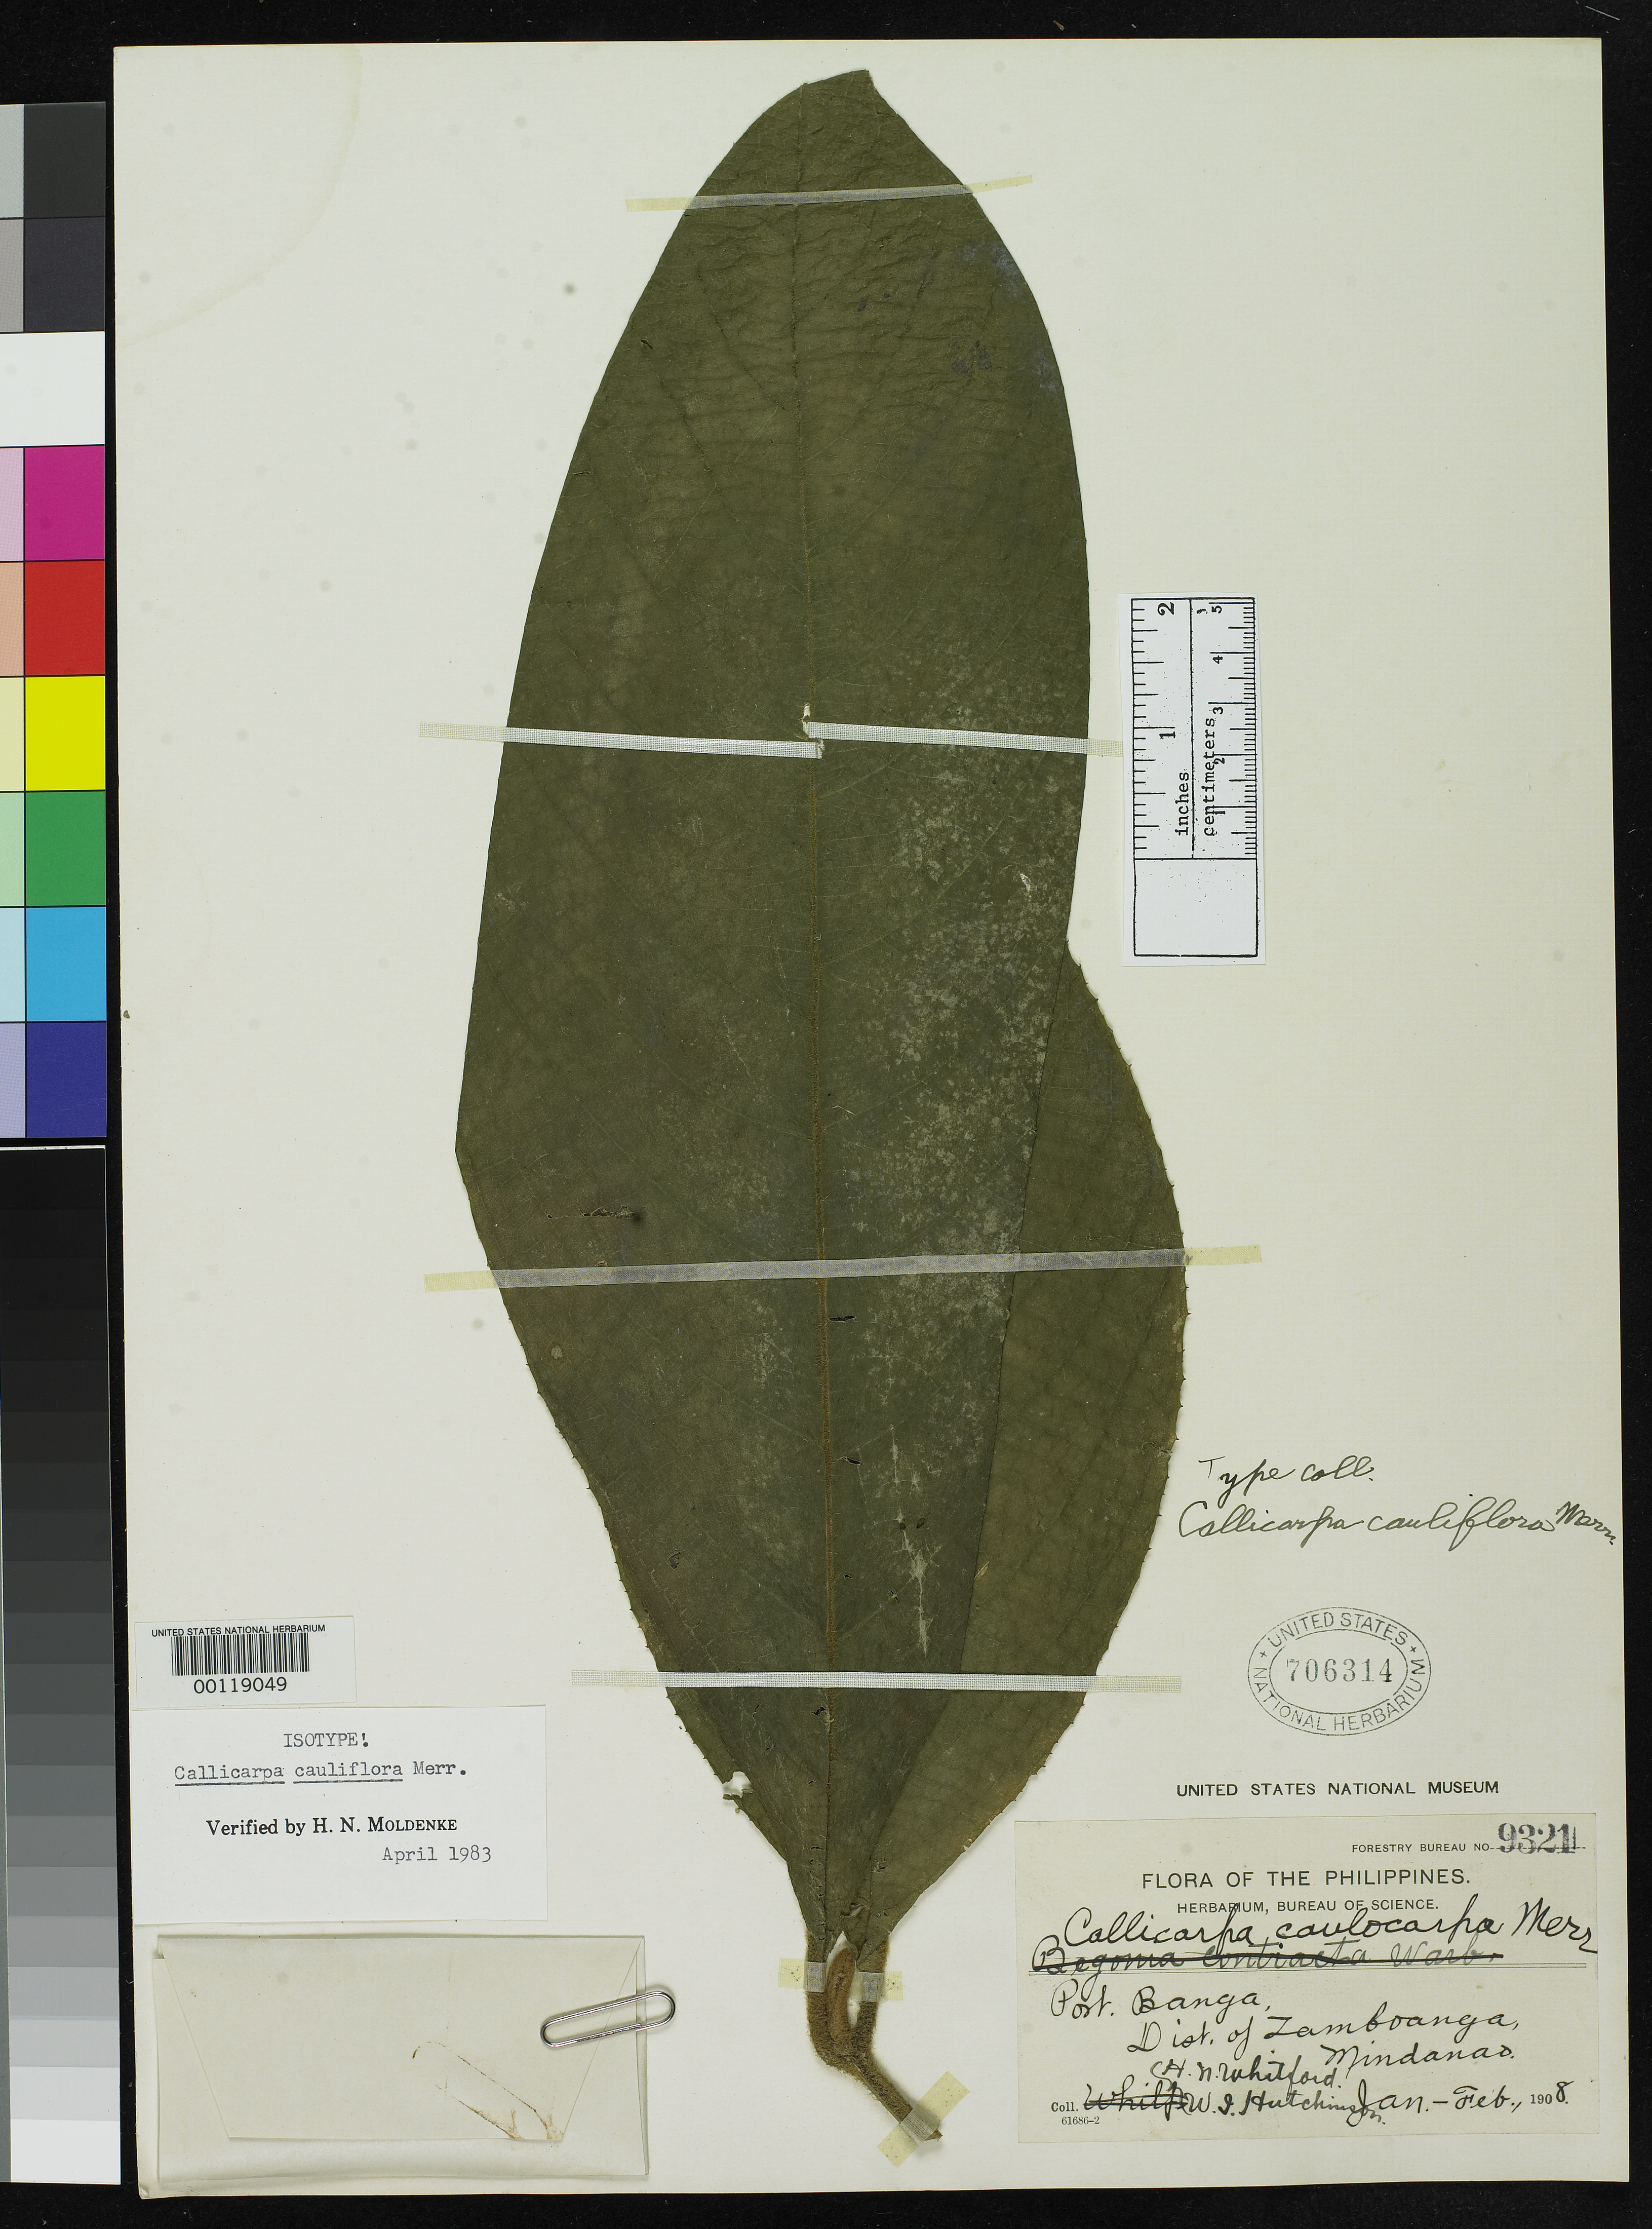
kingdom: Plantae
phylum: Tracheophyta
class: Magnoliopsida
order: Lamiales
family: Lamiaceae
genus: Callicarpa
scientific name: Callicarpa cauliflora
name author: Merr.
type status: Isotype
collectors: H. N. Whitford & W. I. Hutchinson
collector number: Forestry Bureau 9321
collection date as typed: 13 Jan 1908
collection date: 1908-01-13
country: Philippines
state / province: Zamboanga Peninsula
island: Mindanao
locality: Port Banga.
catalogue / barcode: US 706314